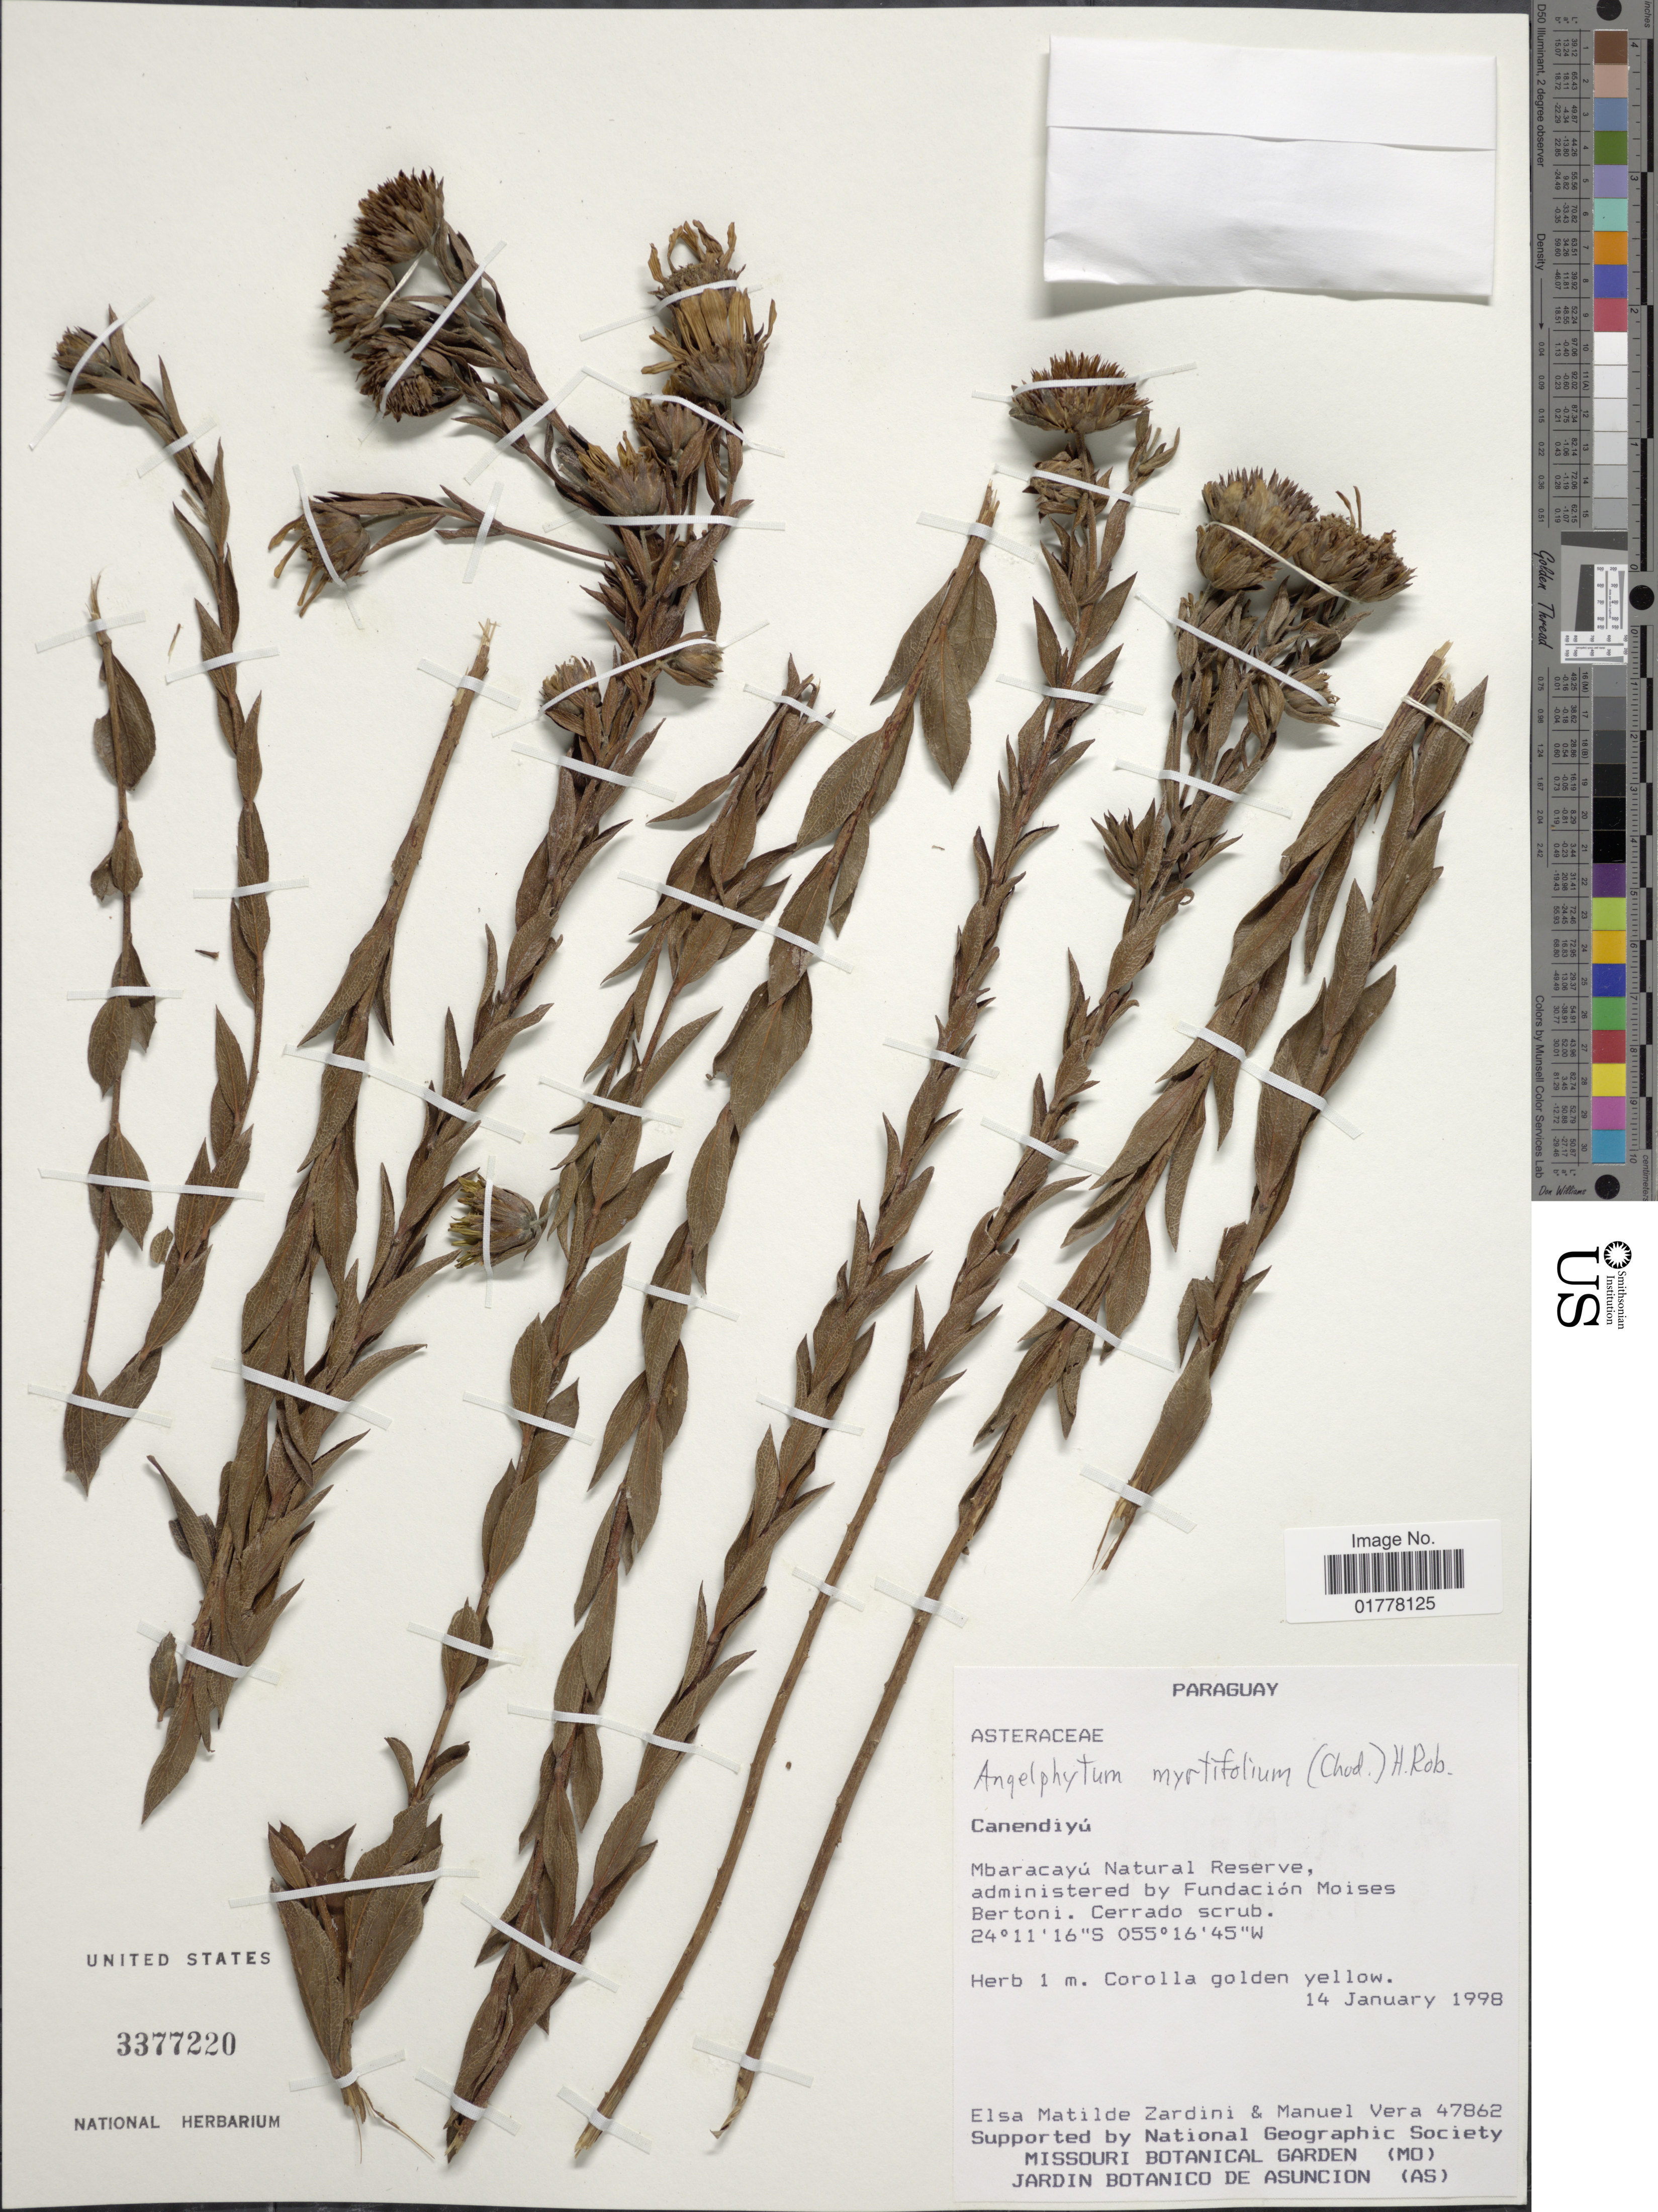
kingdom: Plantae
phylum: Tracheophyta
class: Magnoliopsida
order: Asterales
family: Asteraceae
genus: Angelphytum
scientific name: Angelphytum myritifolia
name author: (Chodat) S.F. Blake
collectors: E. M. Zardini & M. Vera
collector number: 47862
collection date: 1998-01-14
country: Paraguay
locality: Canendiyú. Mbaracayú Natural Reserve, administered by Fundación Moises Bertoni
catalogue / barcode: US 3377220